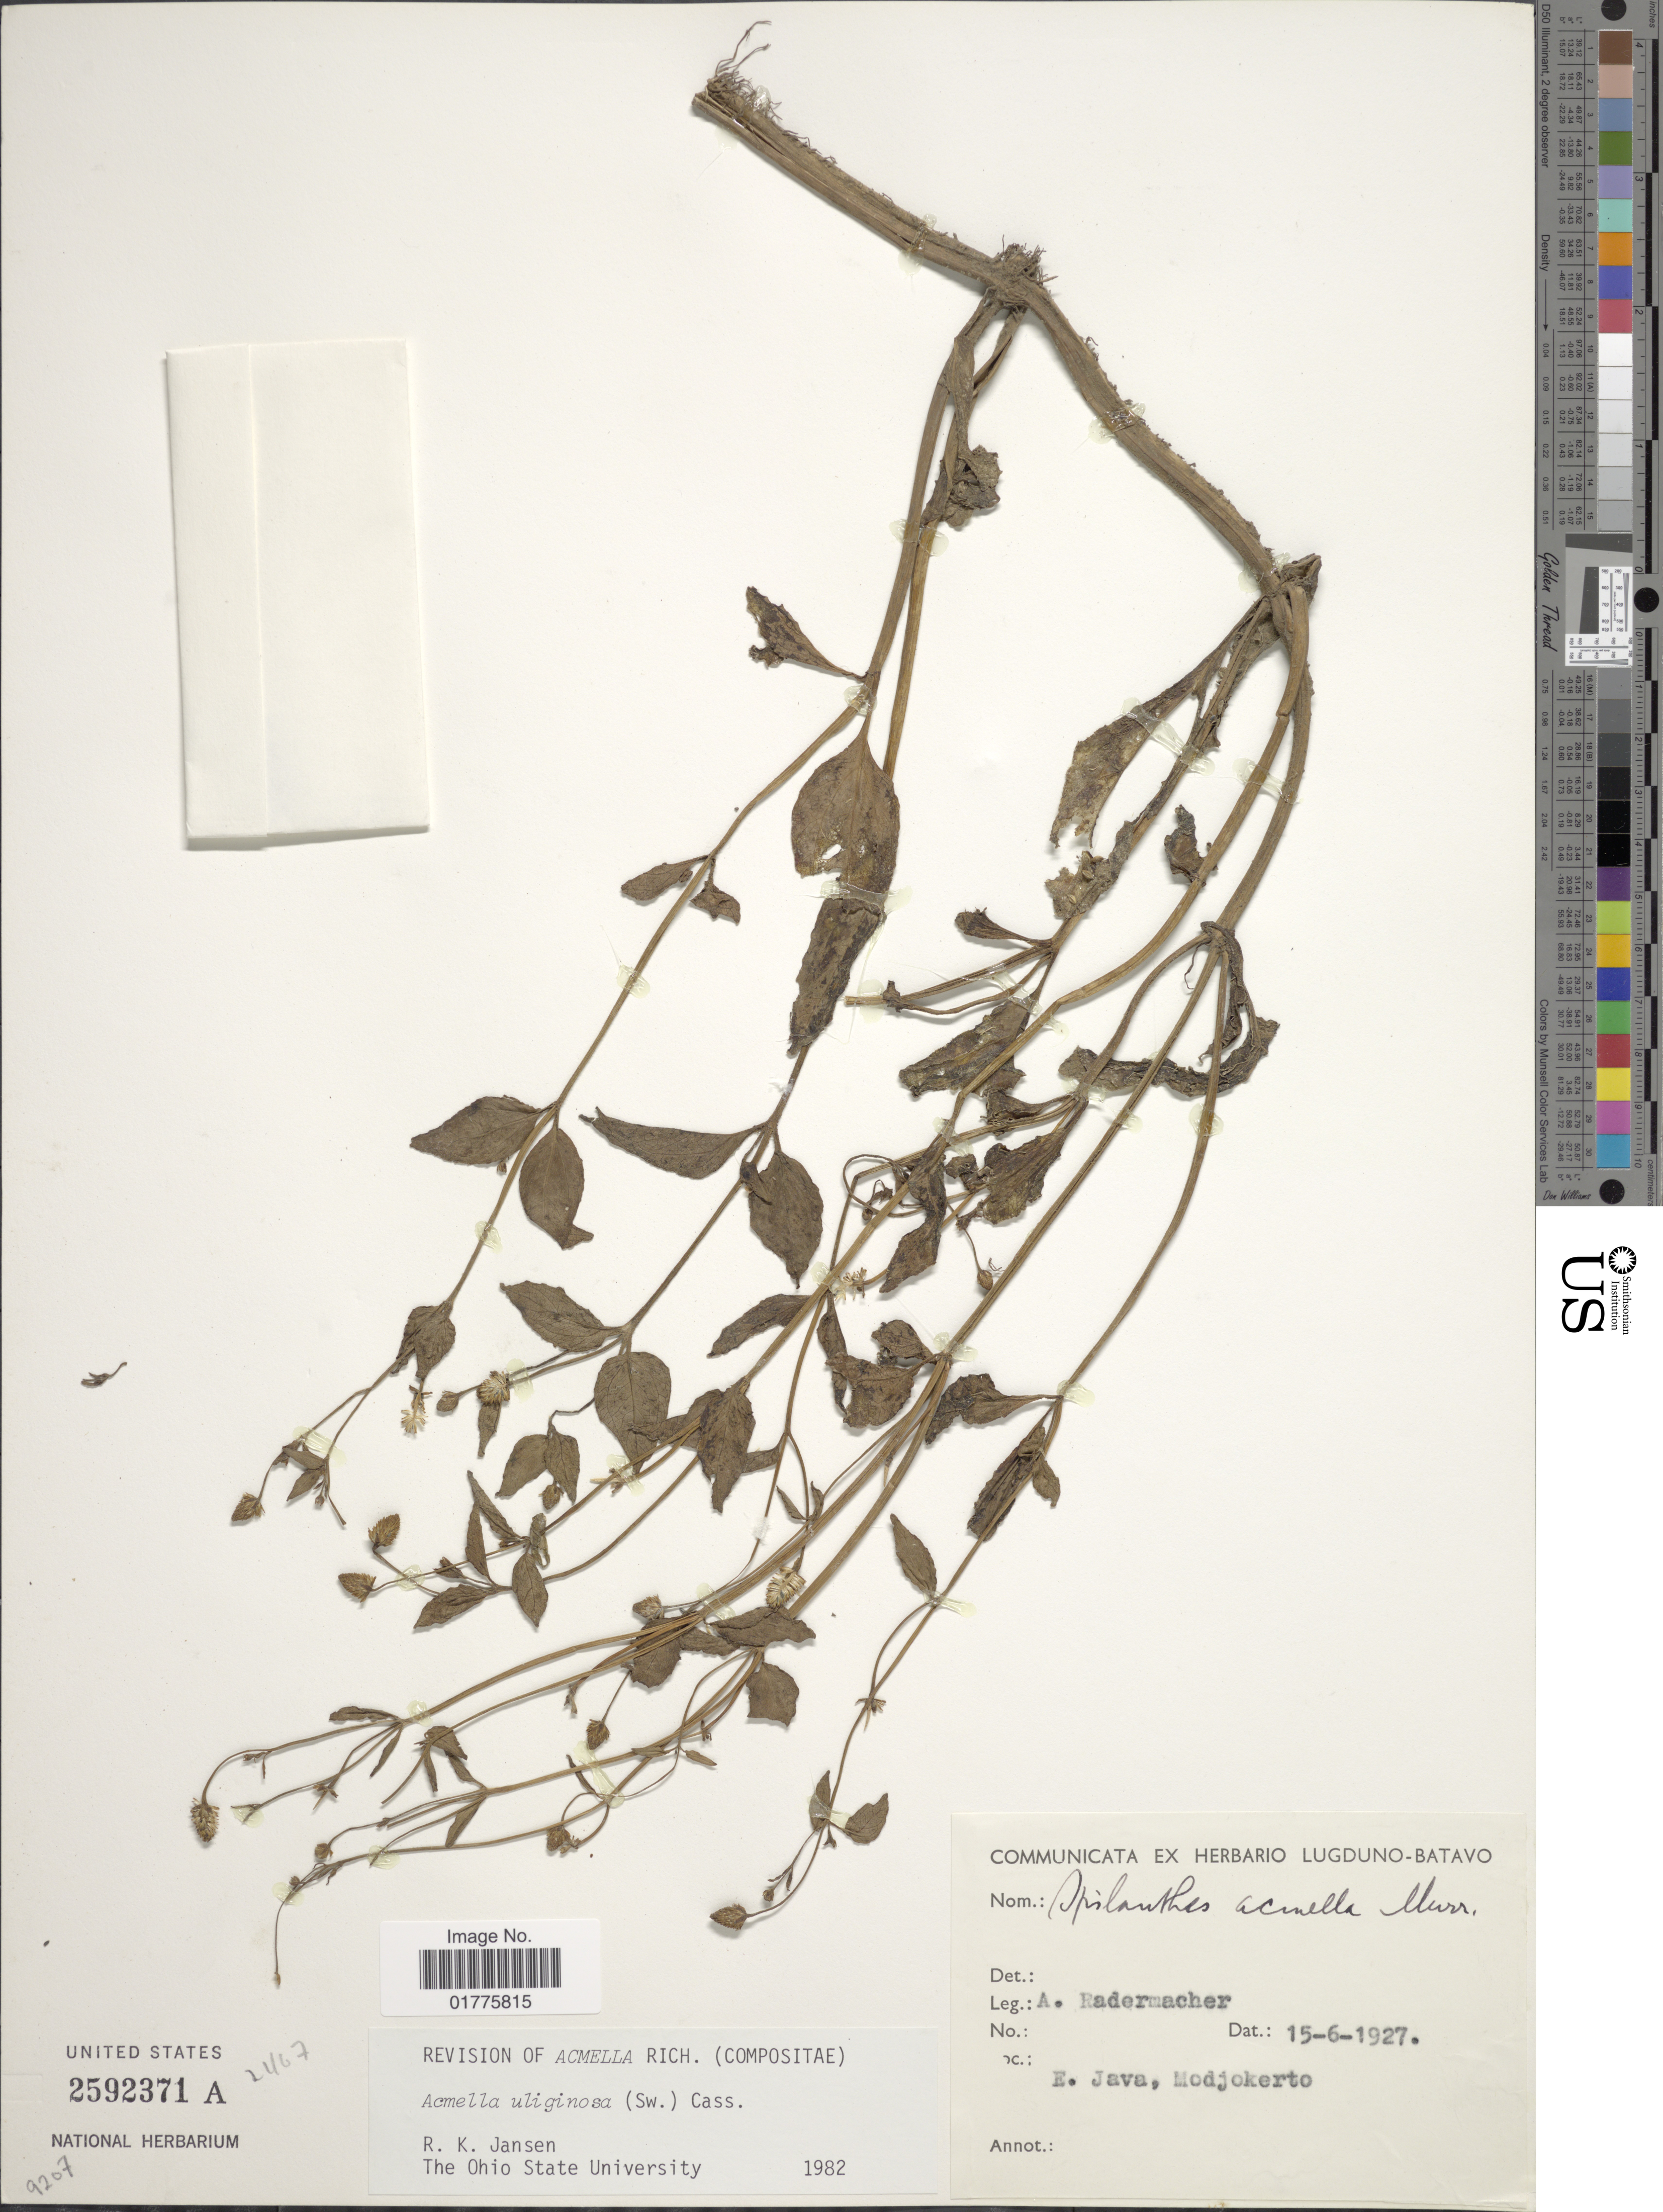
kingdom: Plantae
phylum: Tracheophyta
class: Magnoliopsida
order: Asterales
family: Asteraceae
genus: Acmella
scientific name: Acmella uliginosa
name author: (Sw.) Cass.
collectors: A. Radermacher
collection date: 1927-06-15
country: Indonesia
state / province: Java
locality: E. Java, Modjokerto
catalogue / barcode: US 2592371A